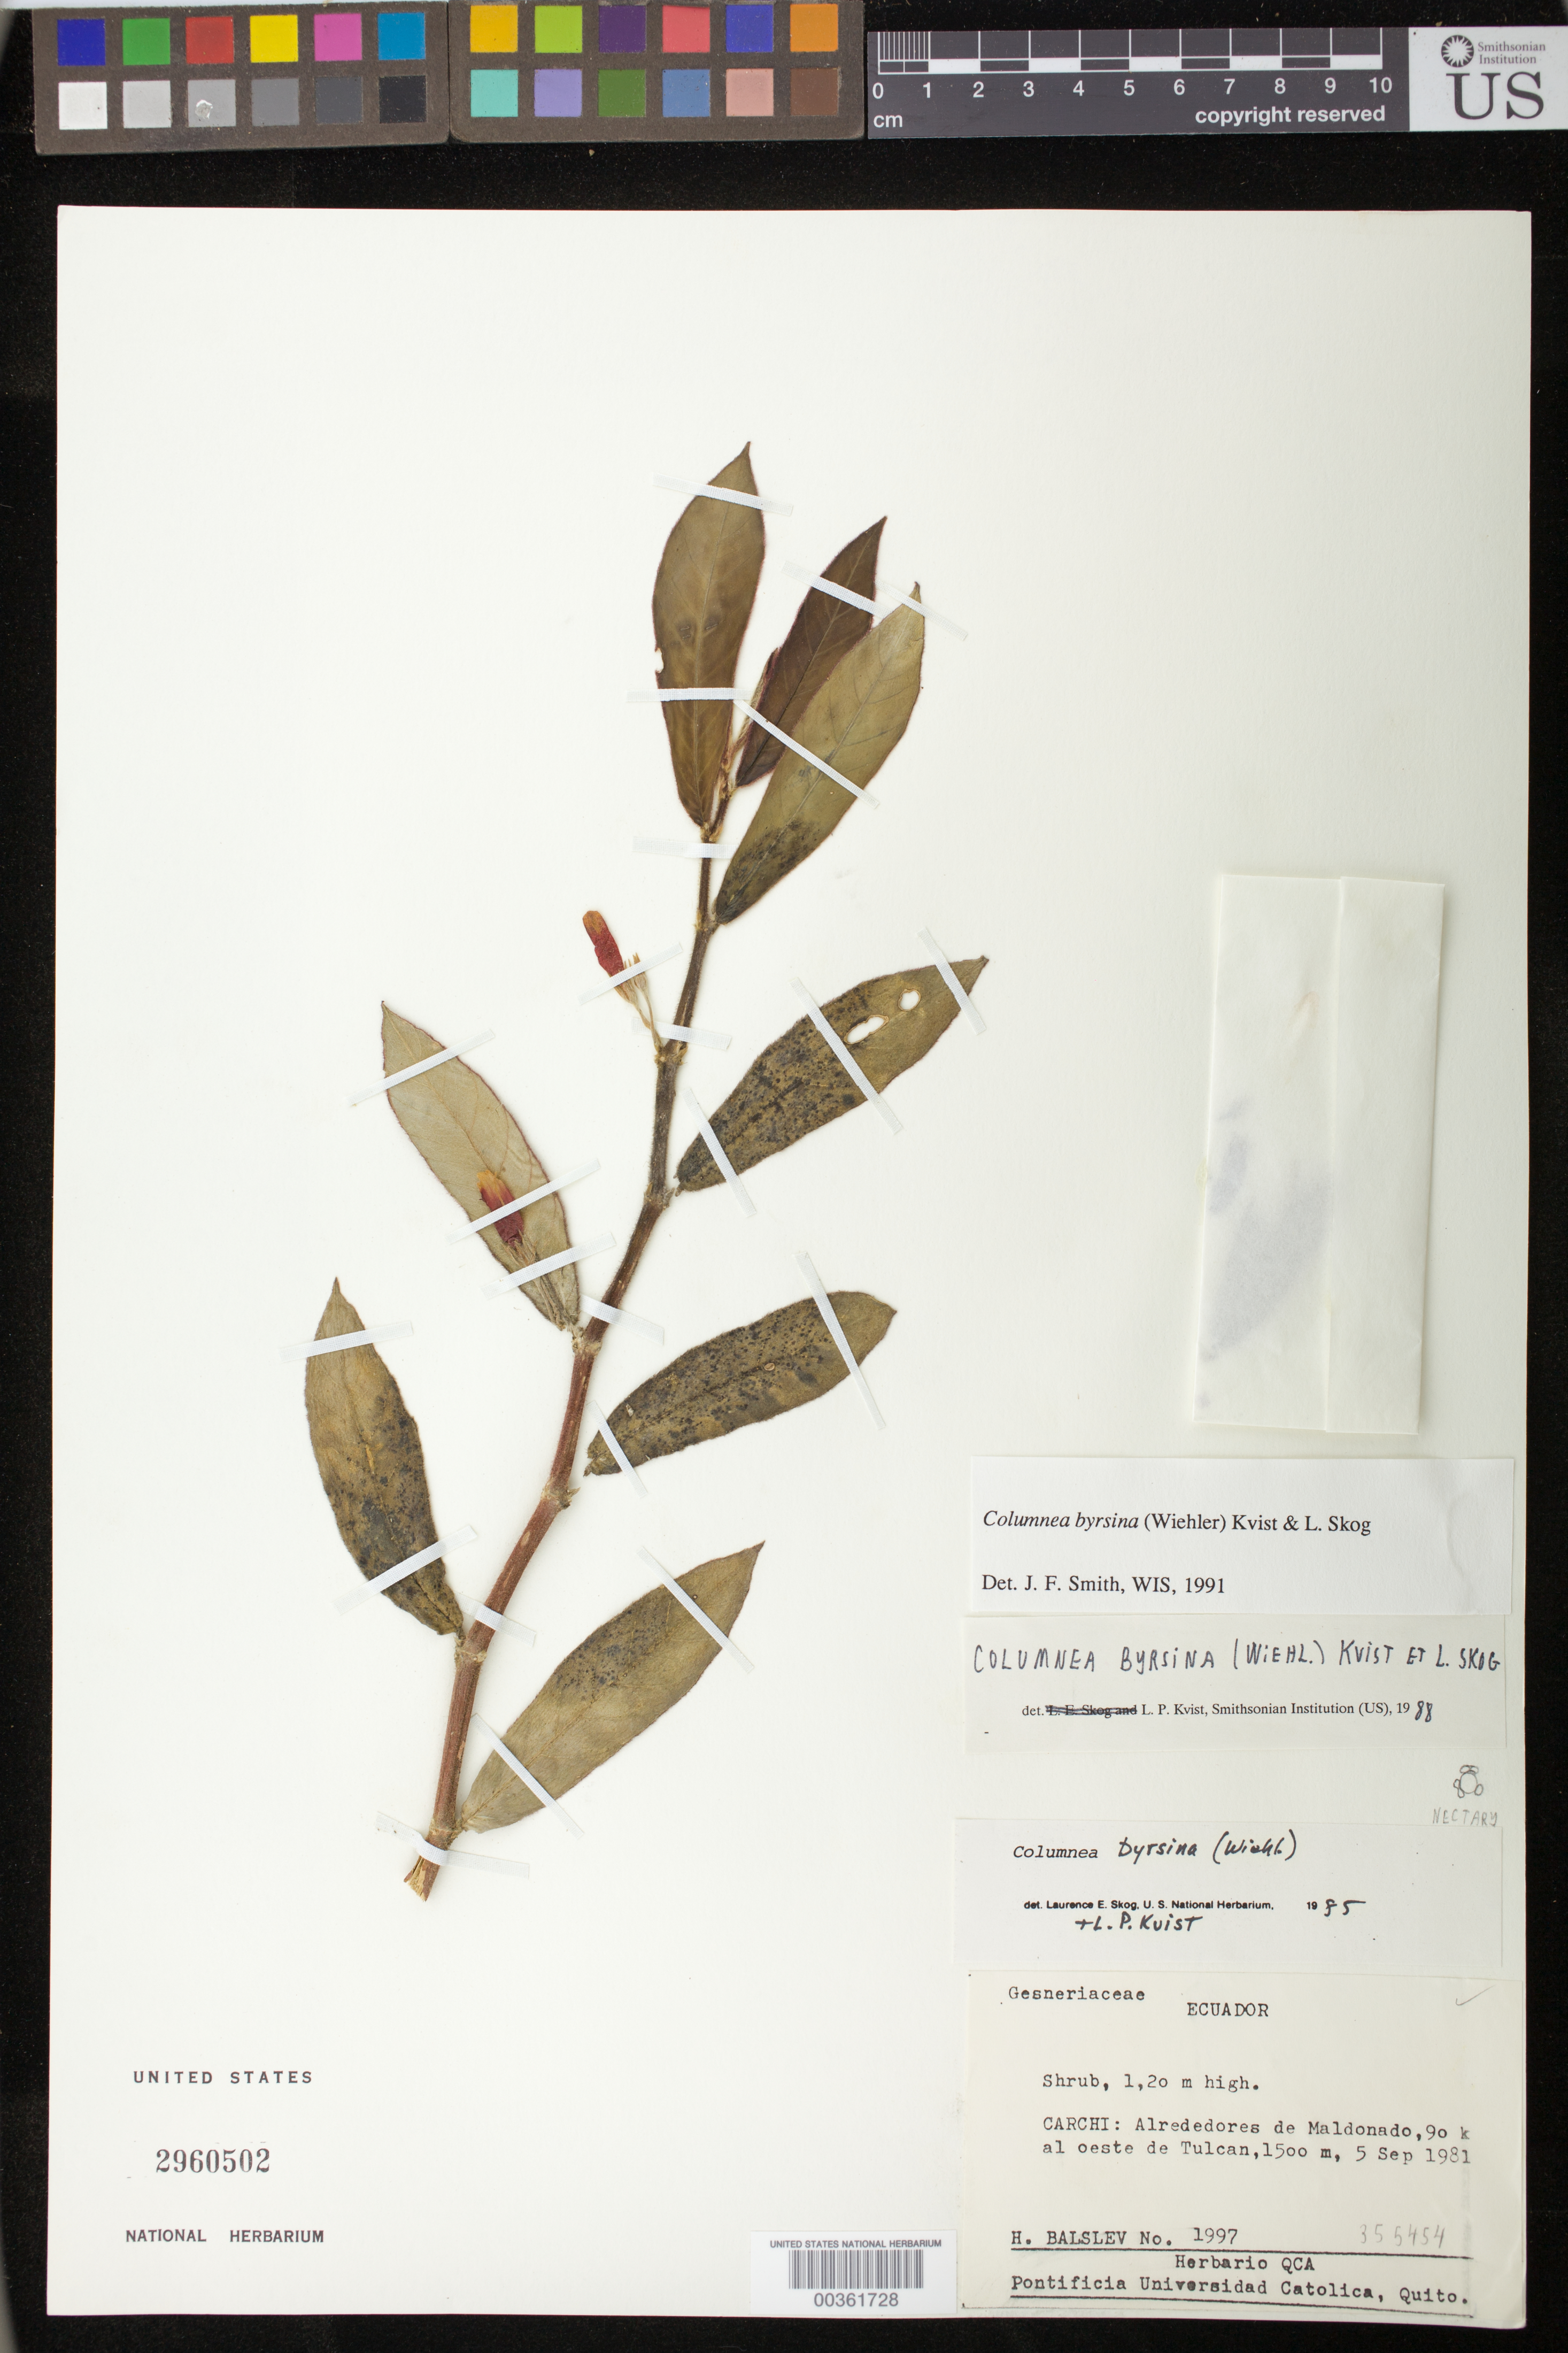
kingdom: Plantae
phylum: Tracheophyta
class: Magnoliopsida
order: Lamiales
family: Gesneriaceae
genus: Columnea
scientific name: Columnea byrsina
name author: (Wiehler) L.P. Kvist & L.E. Skog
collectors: H. Balslev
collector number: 1997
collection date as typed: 05 Sep 1981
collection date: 1981-09-05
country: Ecuador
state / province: Carchi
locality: Alrededores de Maldonado, 90 K al oeste de Tulcan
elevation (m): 1500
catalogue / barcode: US 2960502